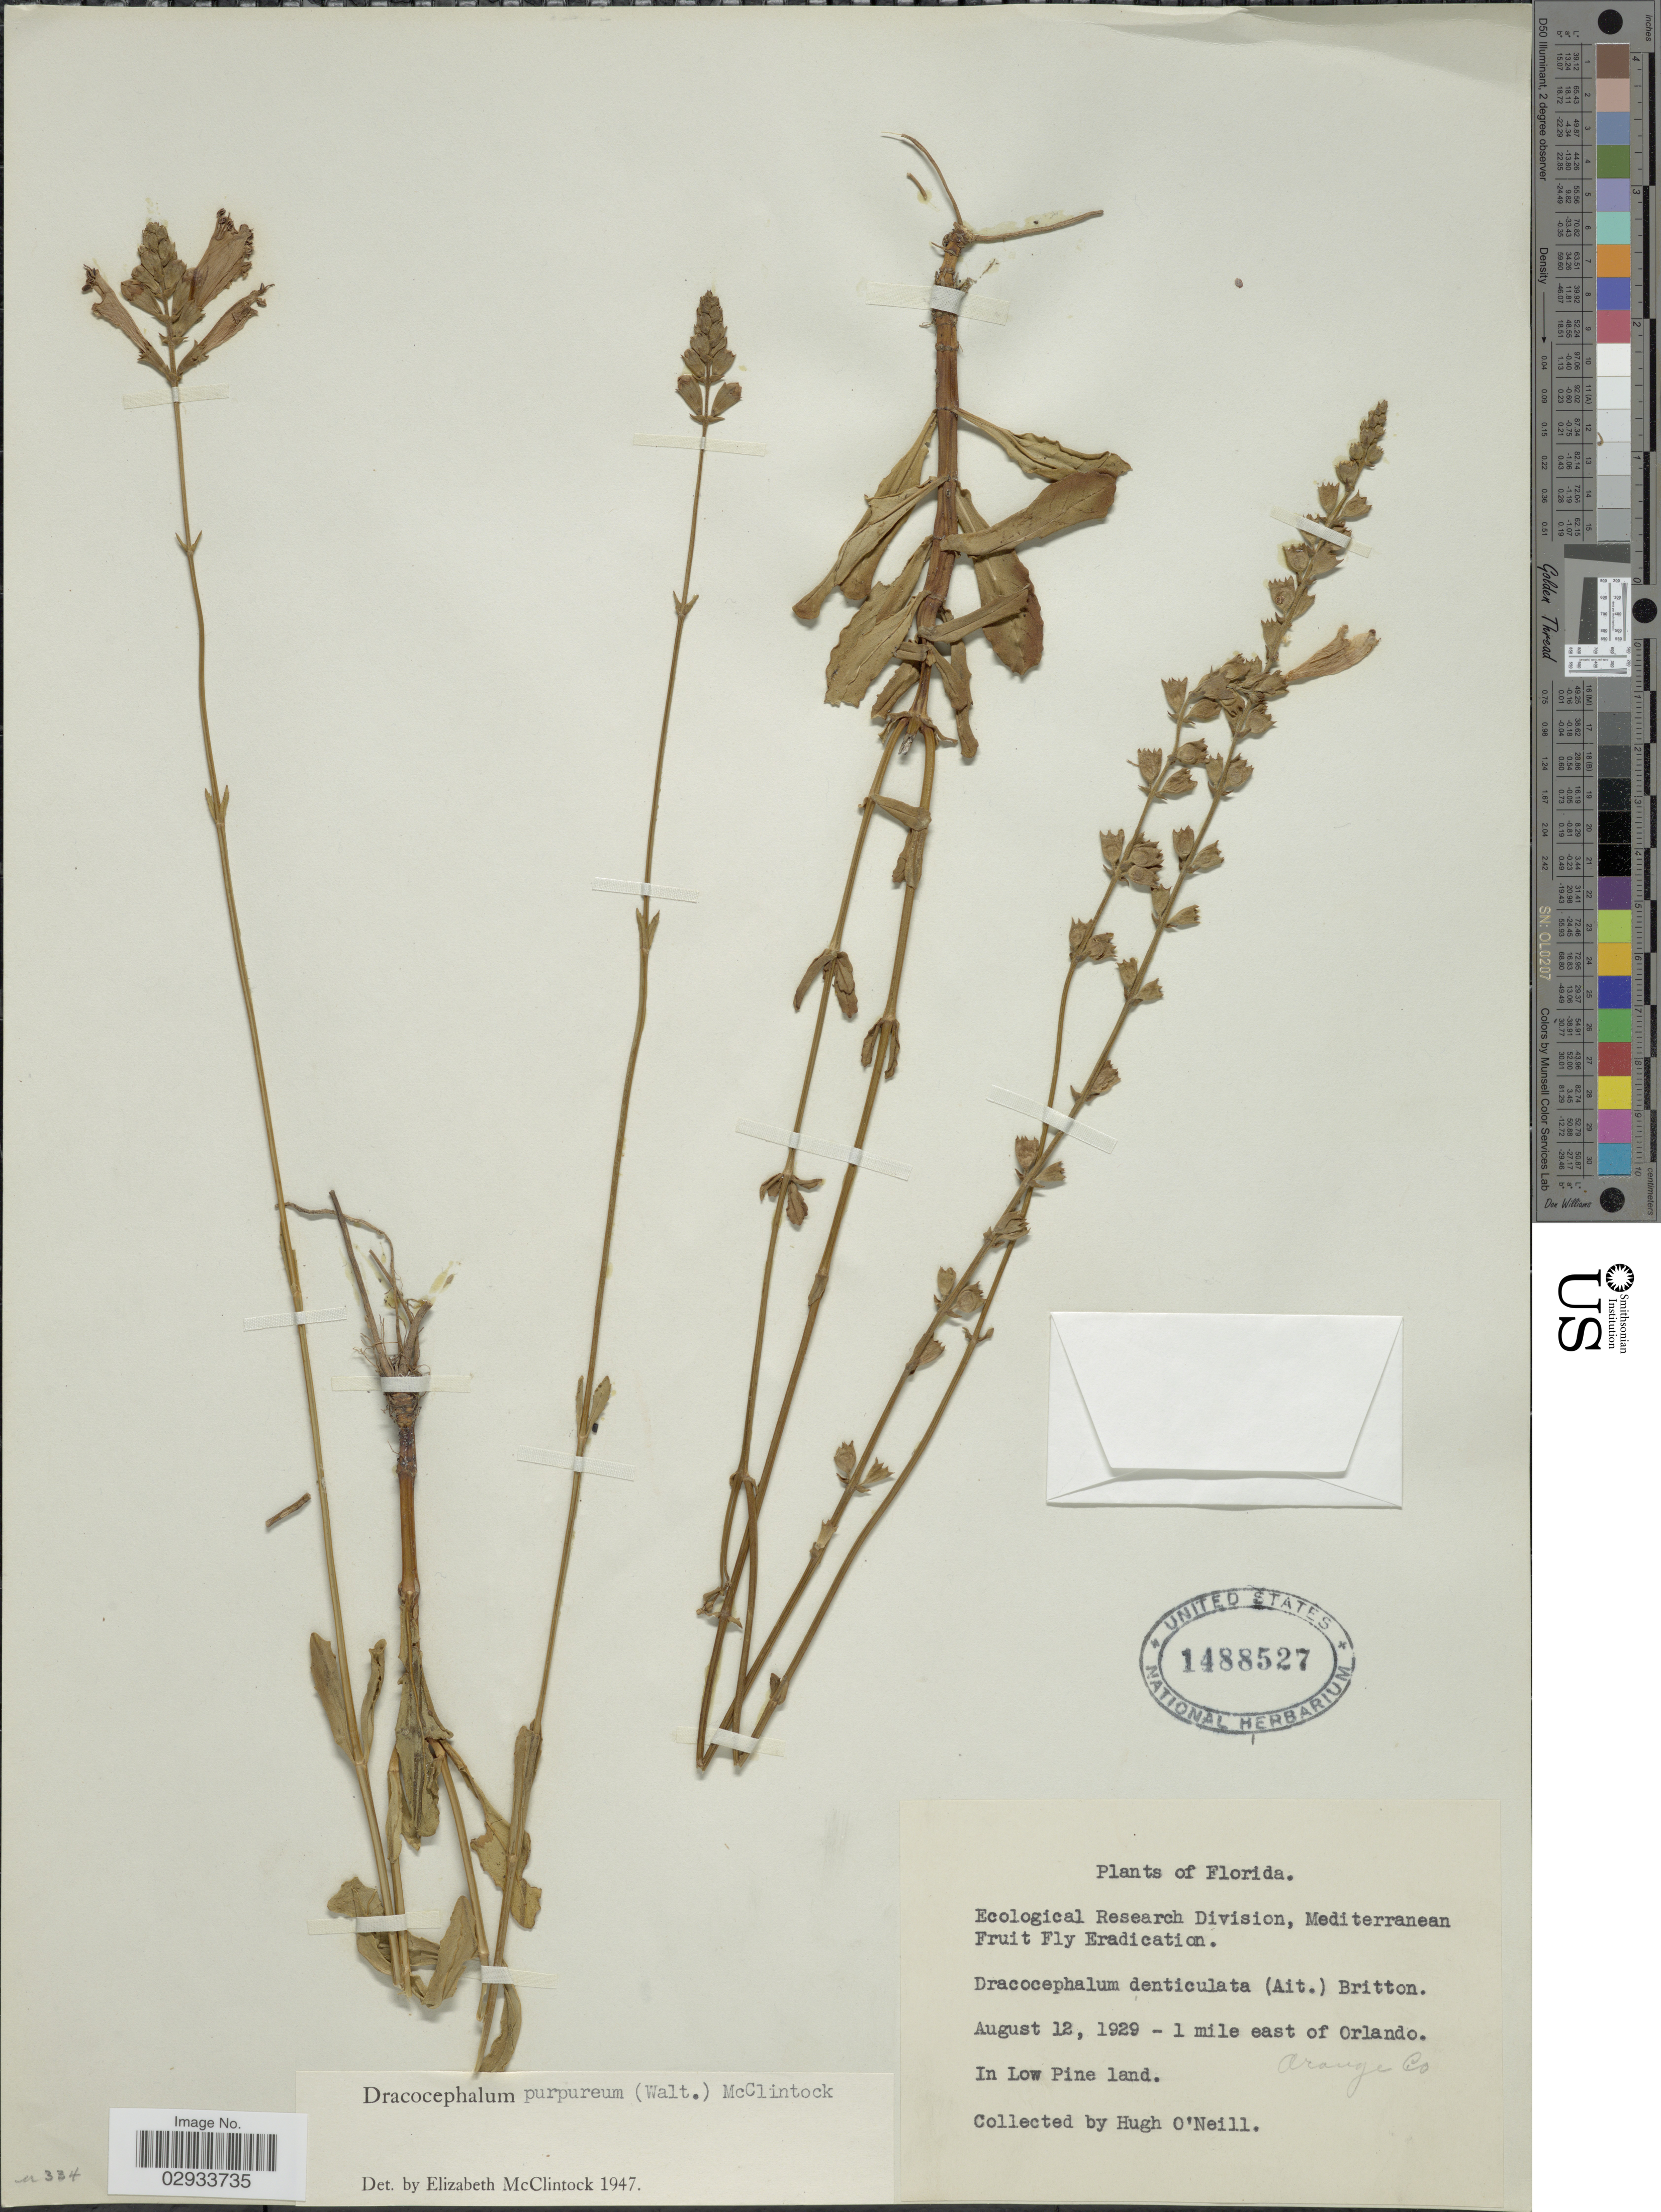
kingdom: Plantae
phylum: Tracheophyta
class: Magnoliopsida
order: Lamiales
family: Lamiaceae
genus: Physostegia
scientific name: Physostegia denticulata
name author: (Aiton) Britton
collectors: H. O'Neill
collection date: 1929-08-12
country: United States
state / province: Florida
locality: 1 mile east of Orlando, Orange Co., In low Pine land.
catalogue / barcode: US 1488527